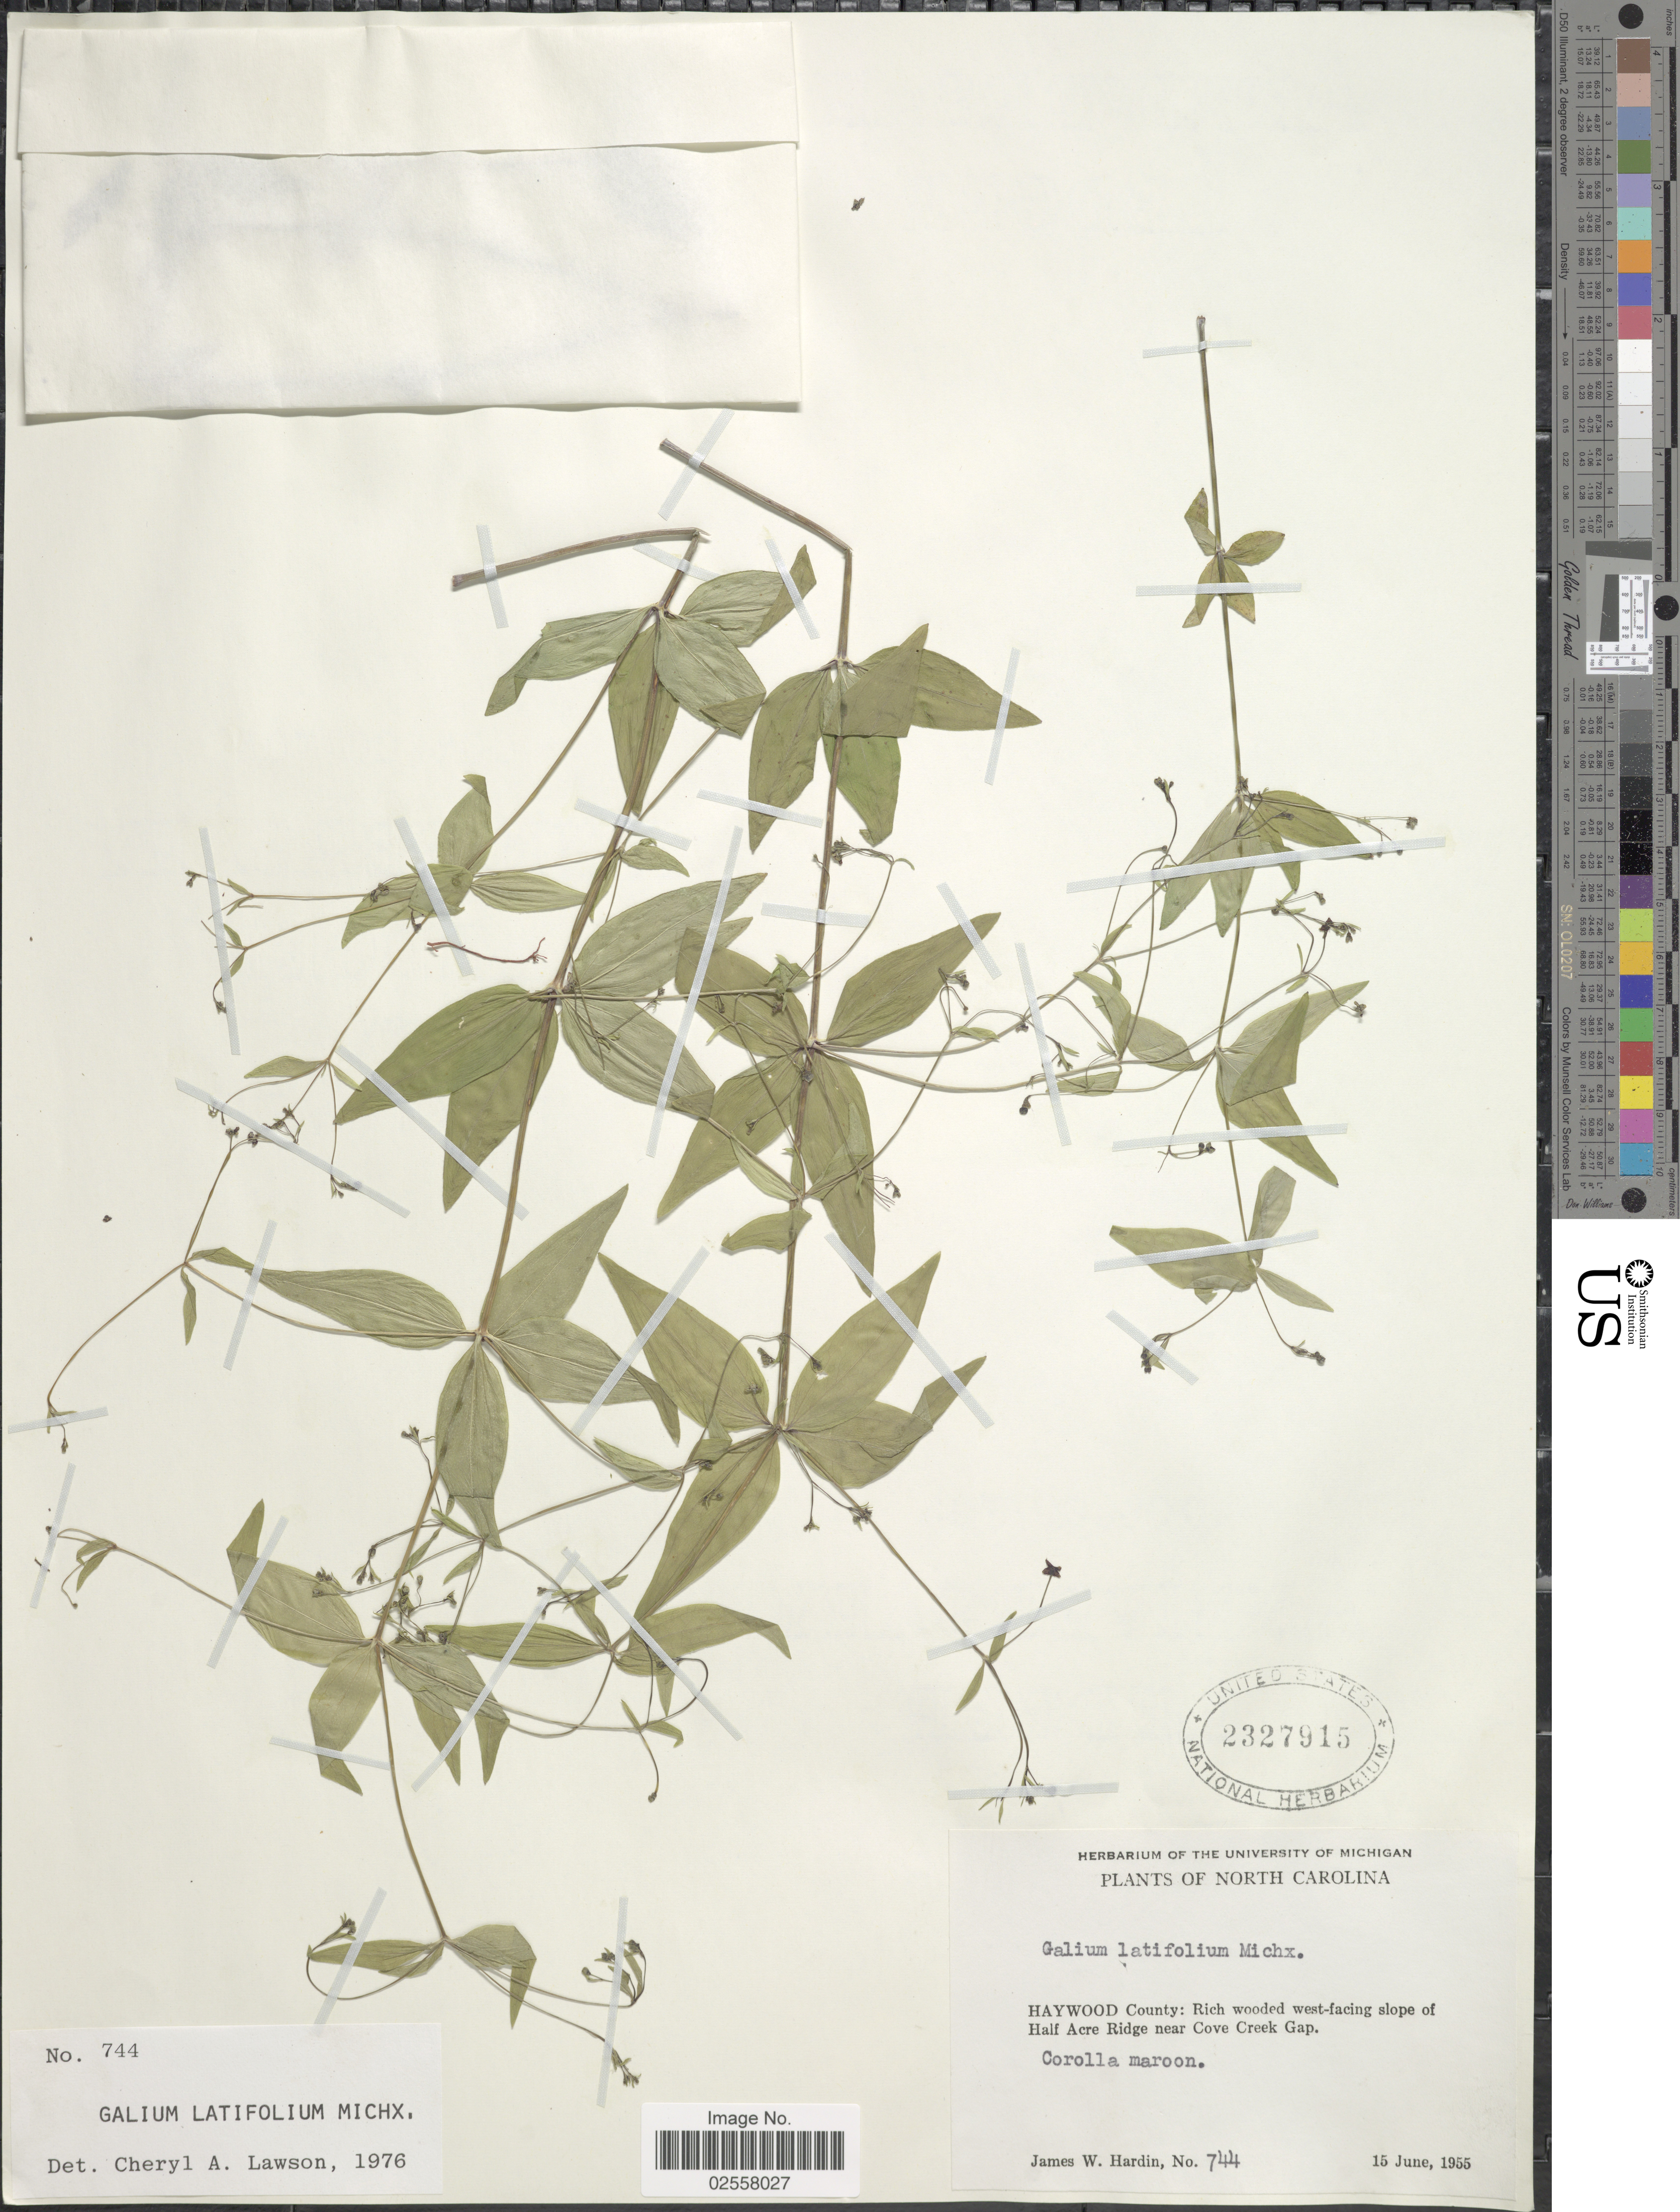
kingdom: Plantae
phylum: Tracheophyta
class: Magnoliopsida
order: Gentianales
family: Rubiaceae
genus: Galium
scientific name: Galium latifolium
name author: Michx.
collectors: J. Hardin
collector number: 744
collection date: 1955-06-15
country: United States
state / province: North Carolina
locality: Haywood County: rich wooded west-facing slope of Half Acre Ridge near Cove Creek Gap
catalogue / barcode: US 2327915